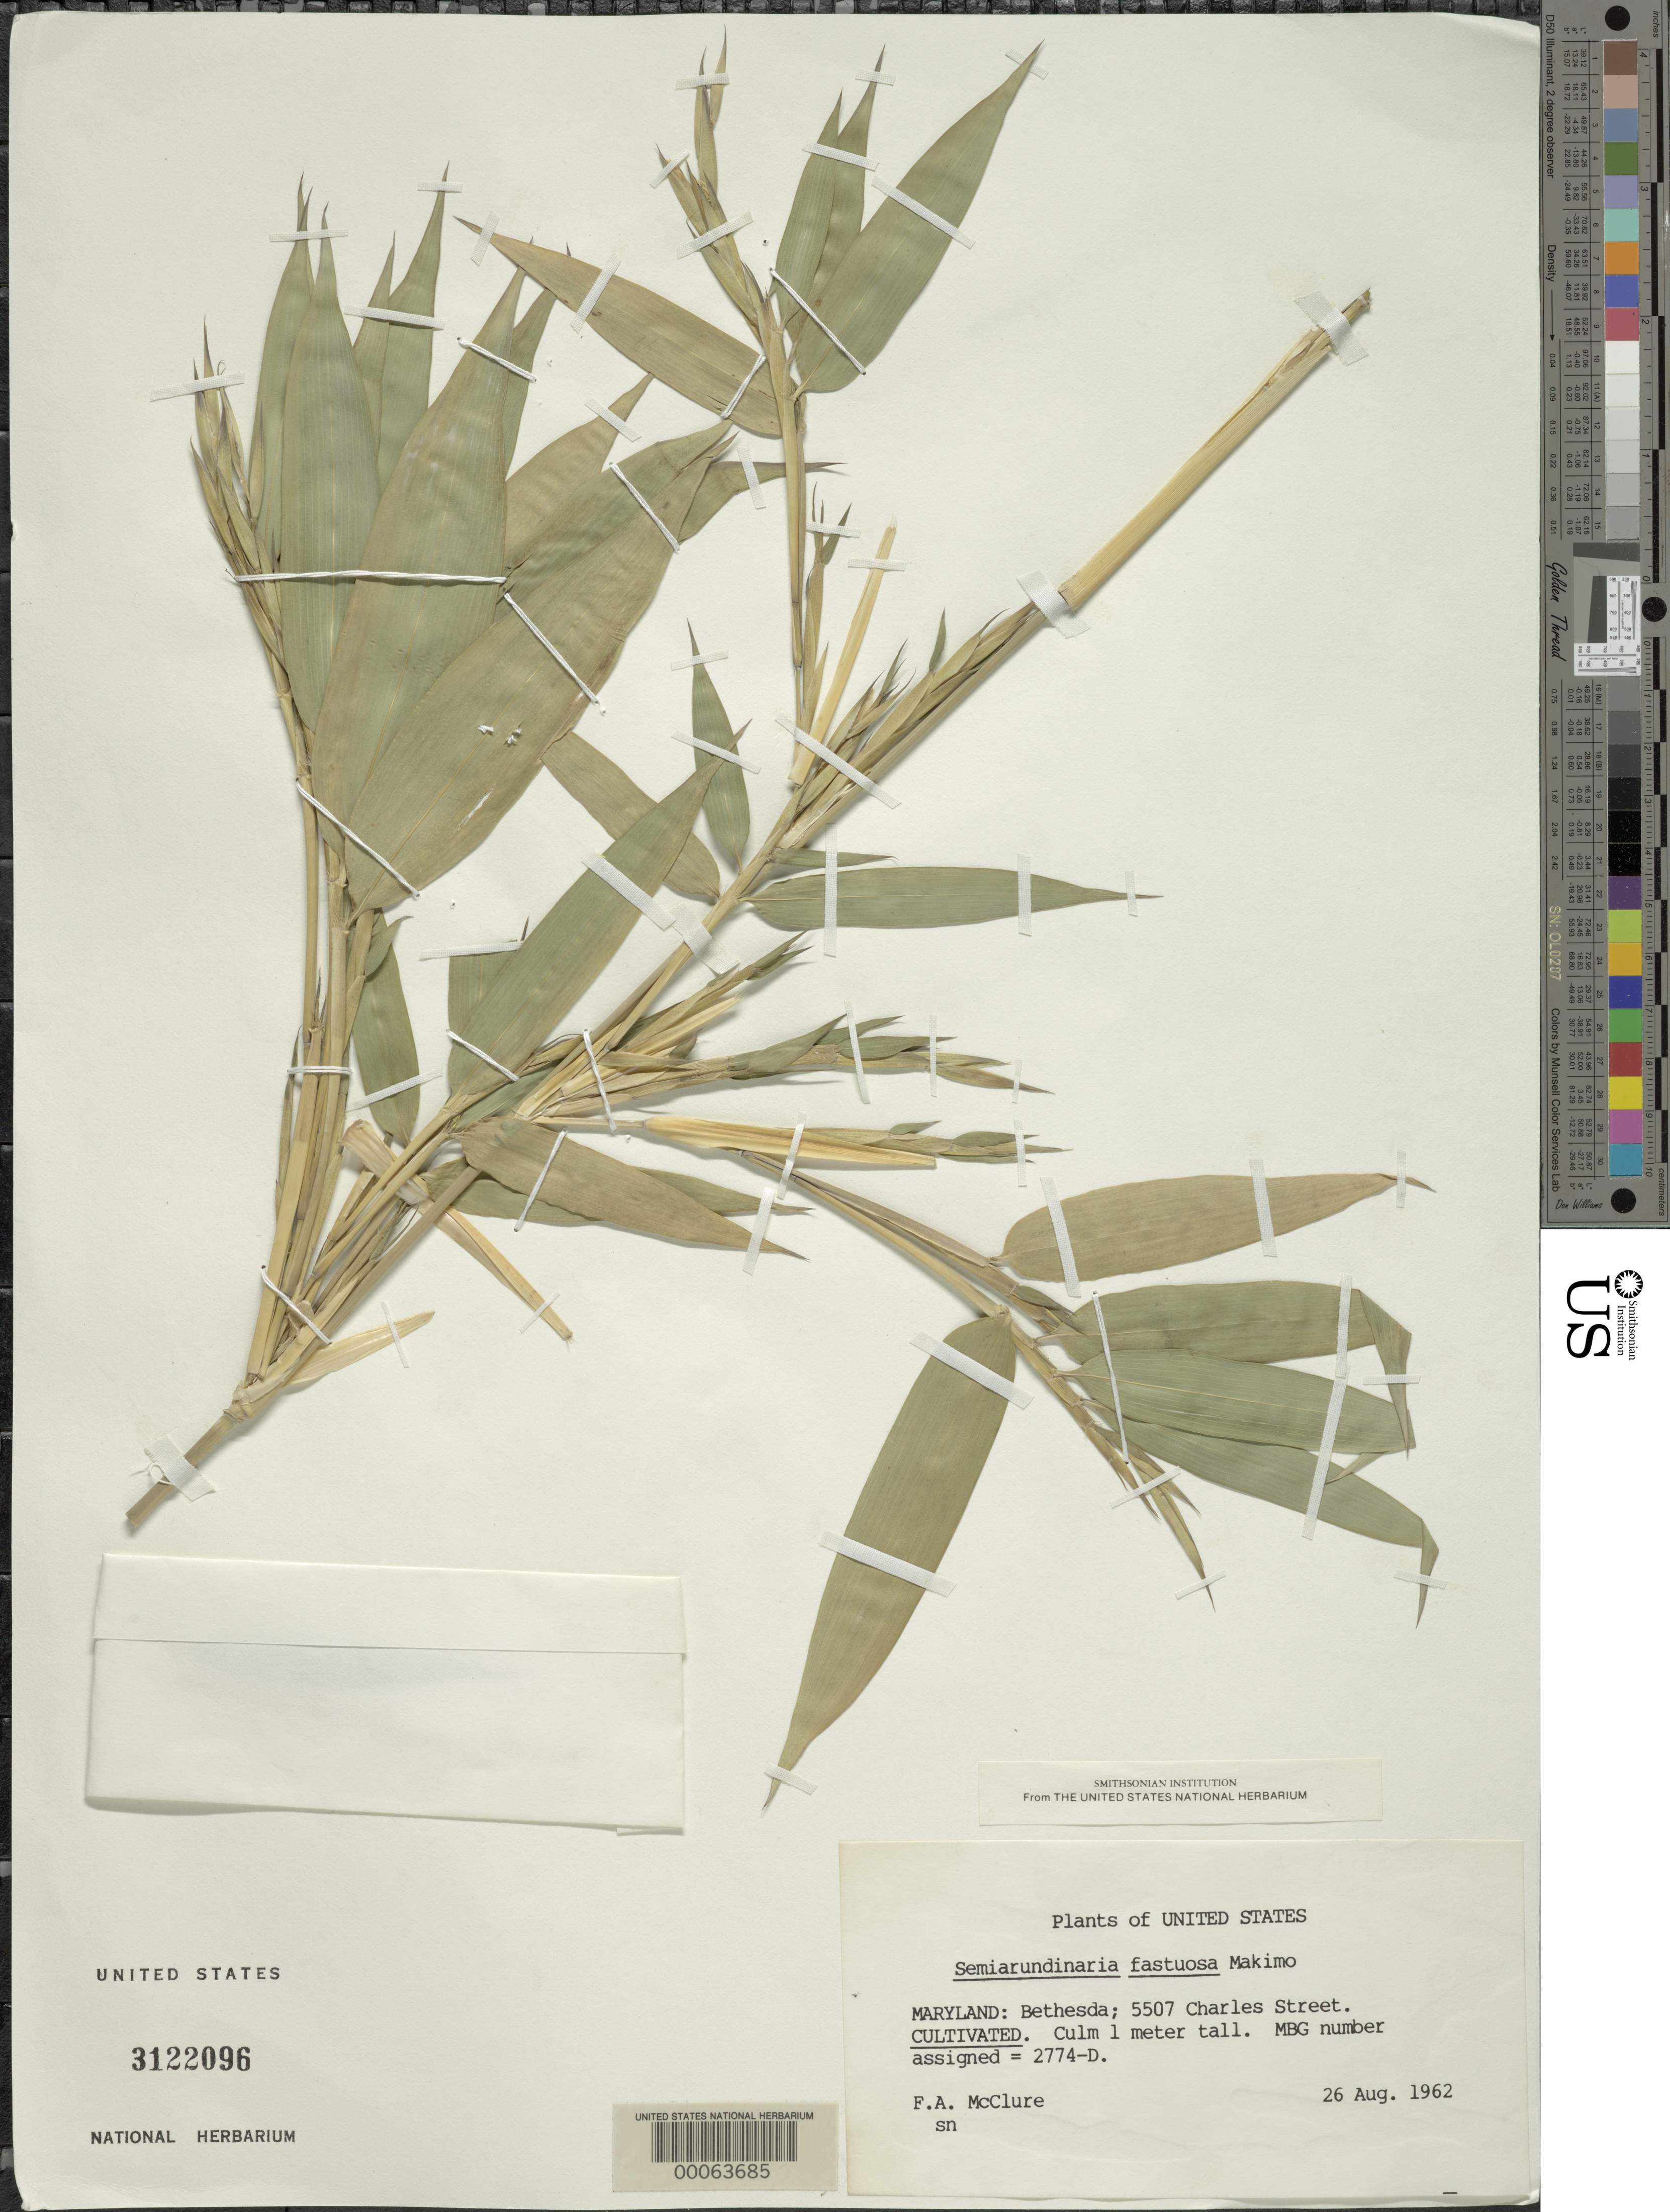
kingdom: Plantae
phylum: Tracheophyta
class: Liliopsida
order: Poales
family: Poaceae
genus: Semiarundinaria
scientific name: Semiarundinaria fastuosa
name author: Makino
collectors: F. A. McClure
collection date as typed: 26 Aug 1962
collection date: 1962-08-26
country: United States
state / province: Maryland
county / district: Montgomery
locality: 5507 Charles Street, Bethesda (McClure's garden)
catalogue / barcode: US 3122096